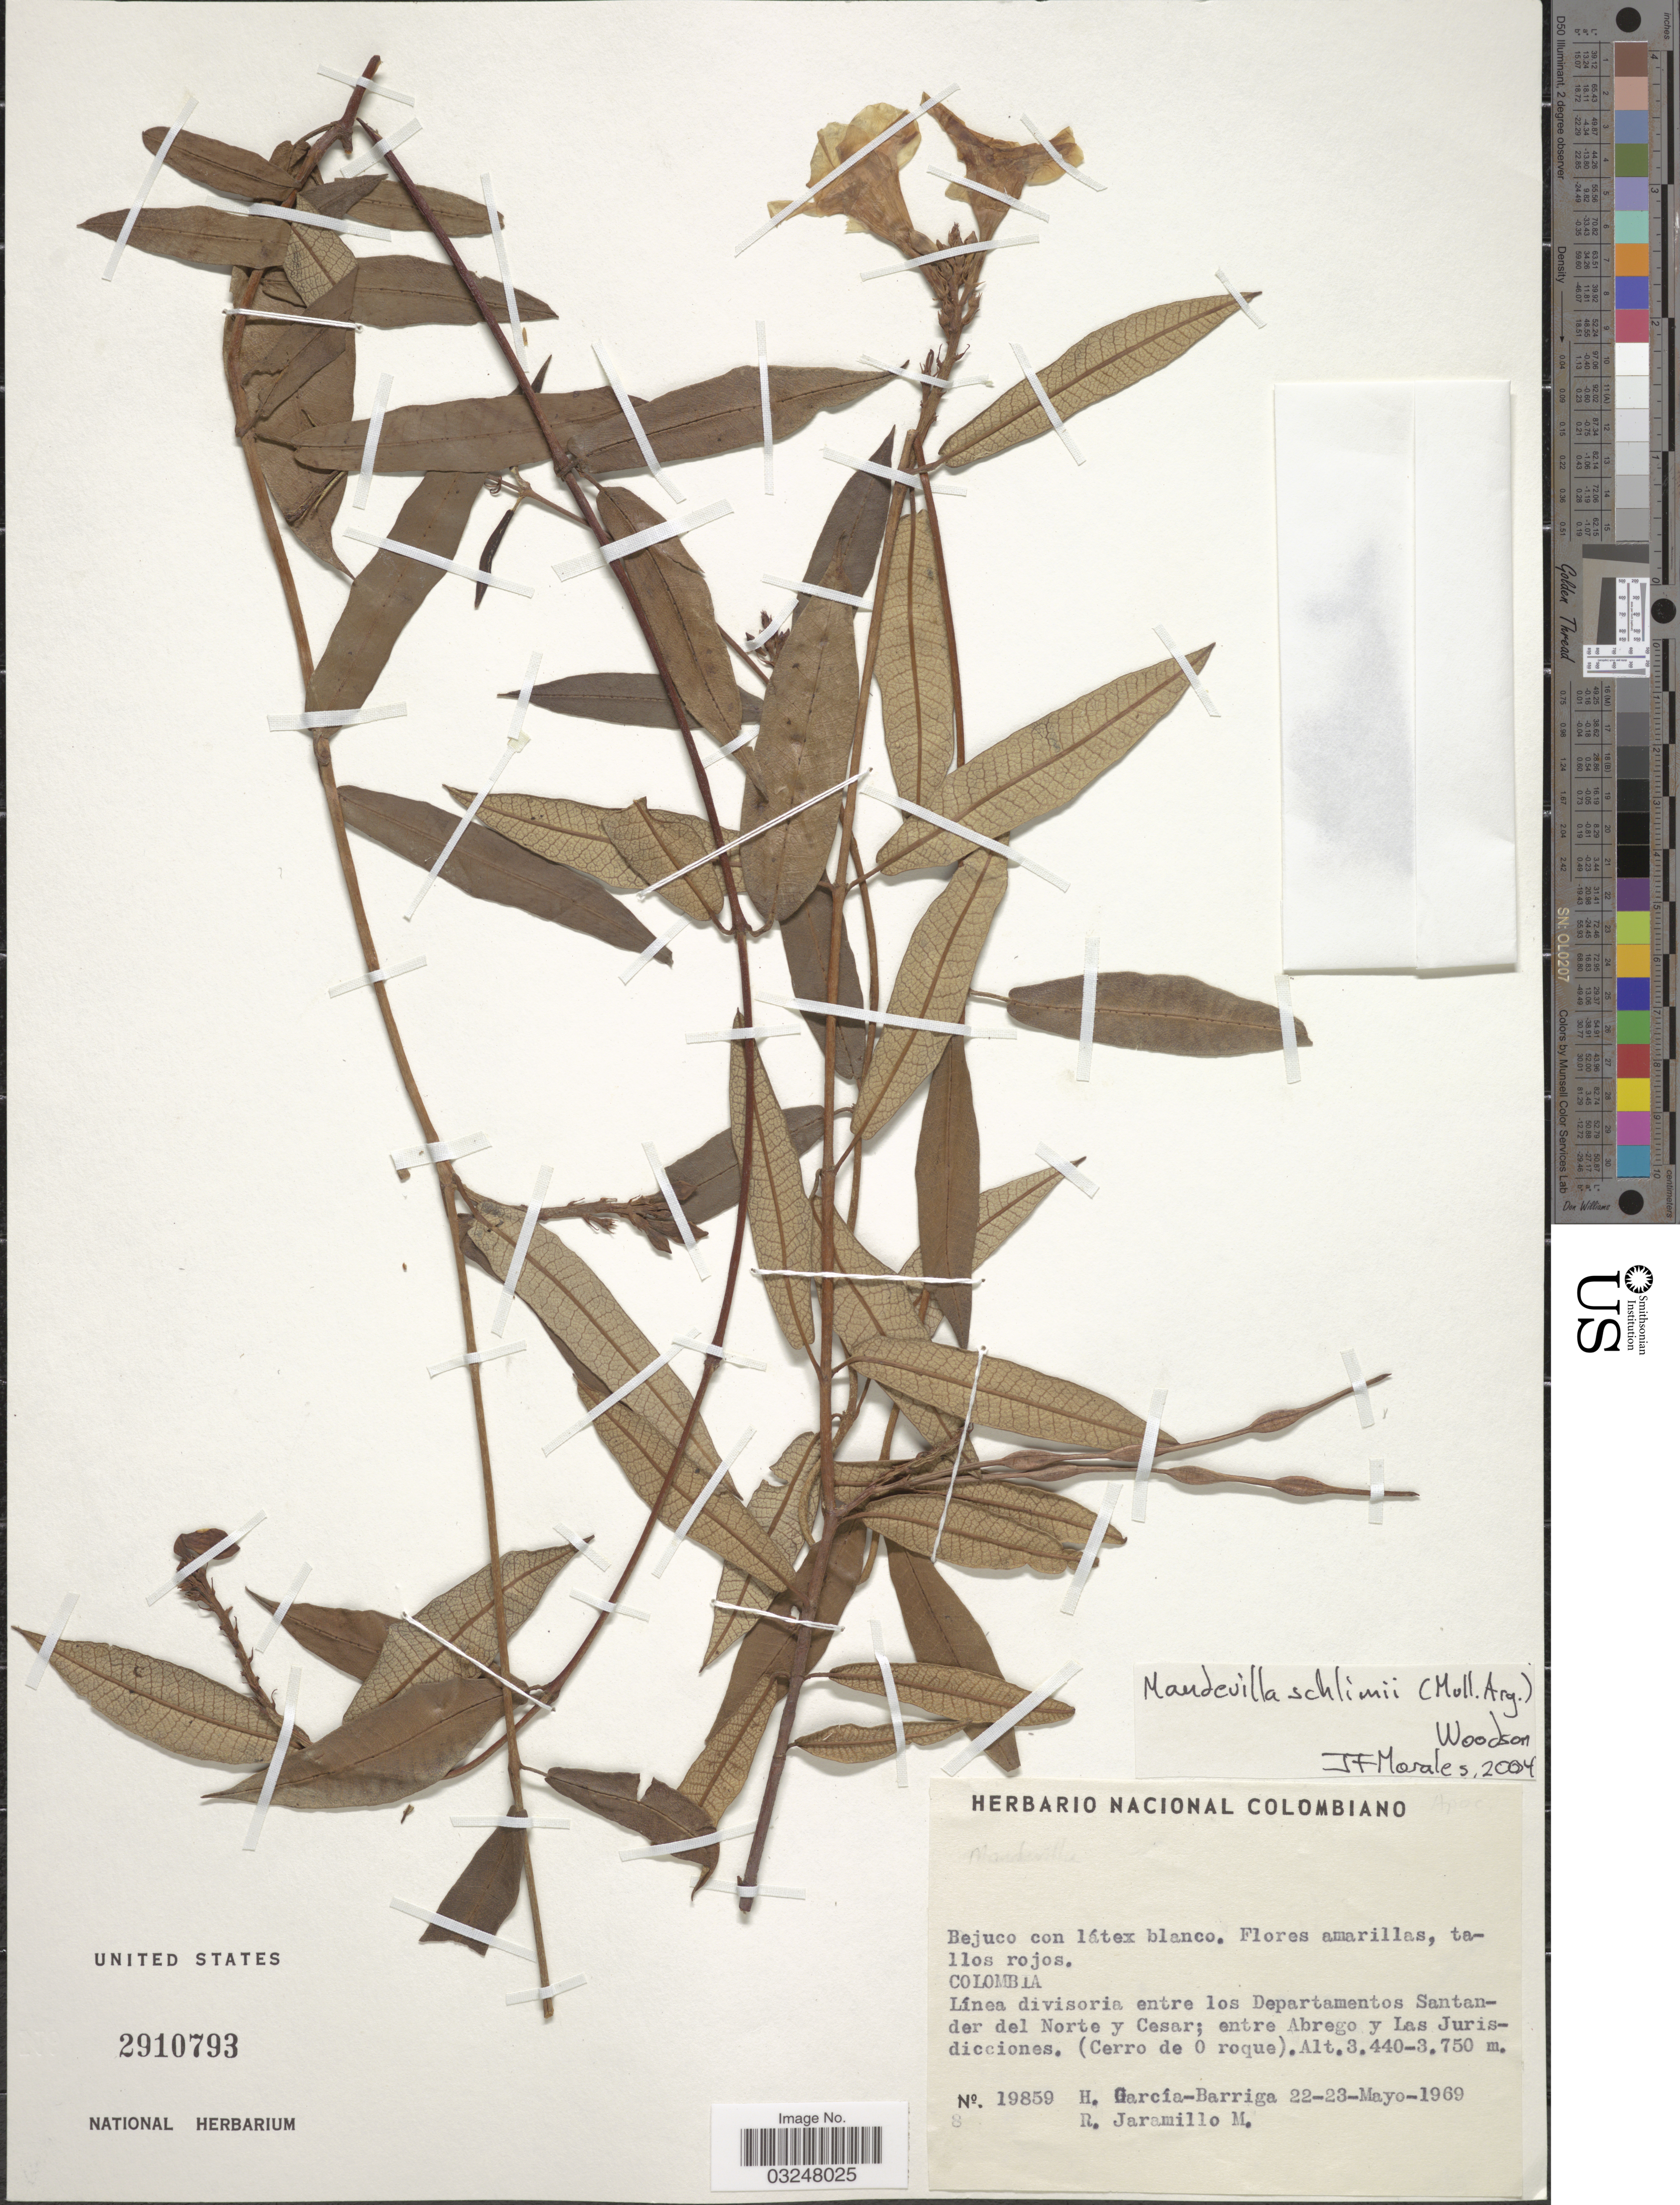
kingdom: Plantae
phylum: Tracheophyta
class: Magnoliopsida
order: Gentianales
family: Apocynaceae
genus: Mandevilla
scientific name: Mandevilla schlimii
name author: (Müll. Arg.) Woodson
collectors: H. García Barriga & R. Jaramillo M.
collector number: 19859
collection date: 1969-05-22/1969-05-23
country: Colombia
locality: Línea divisoria entre los Departamentos Santander del Norte y Cesar; entre Abrego y Las Jurisdicciones (Cerro de Oroque).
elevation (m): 3440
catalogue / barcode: US 2910793